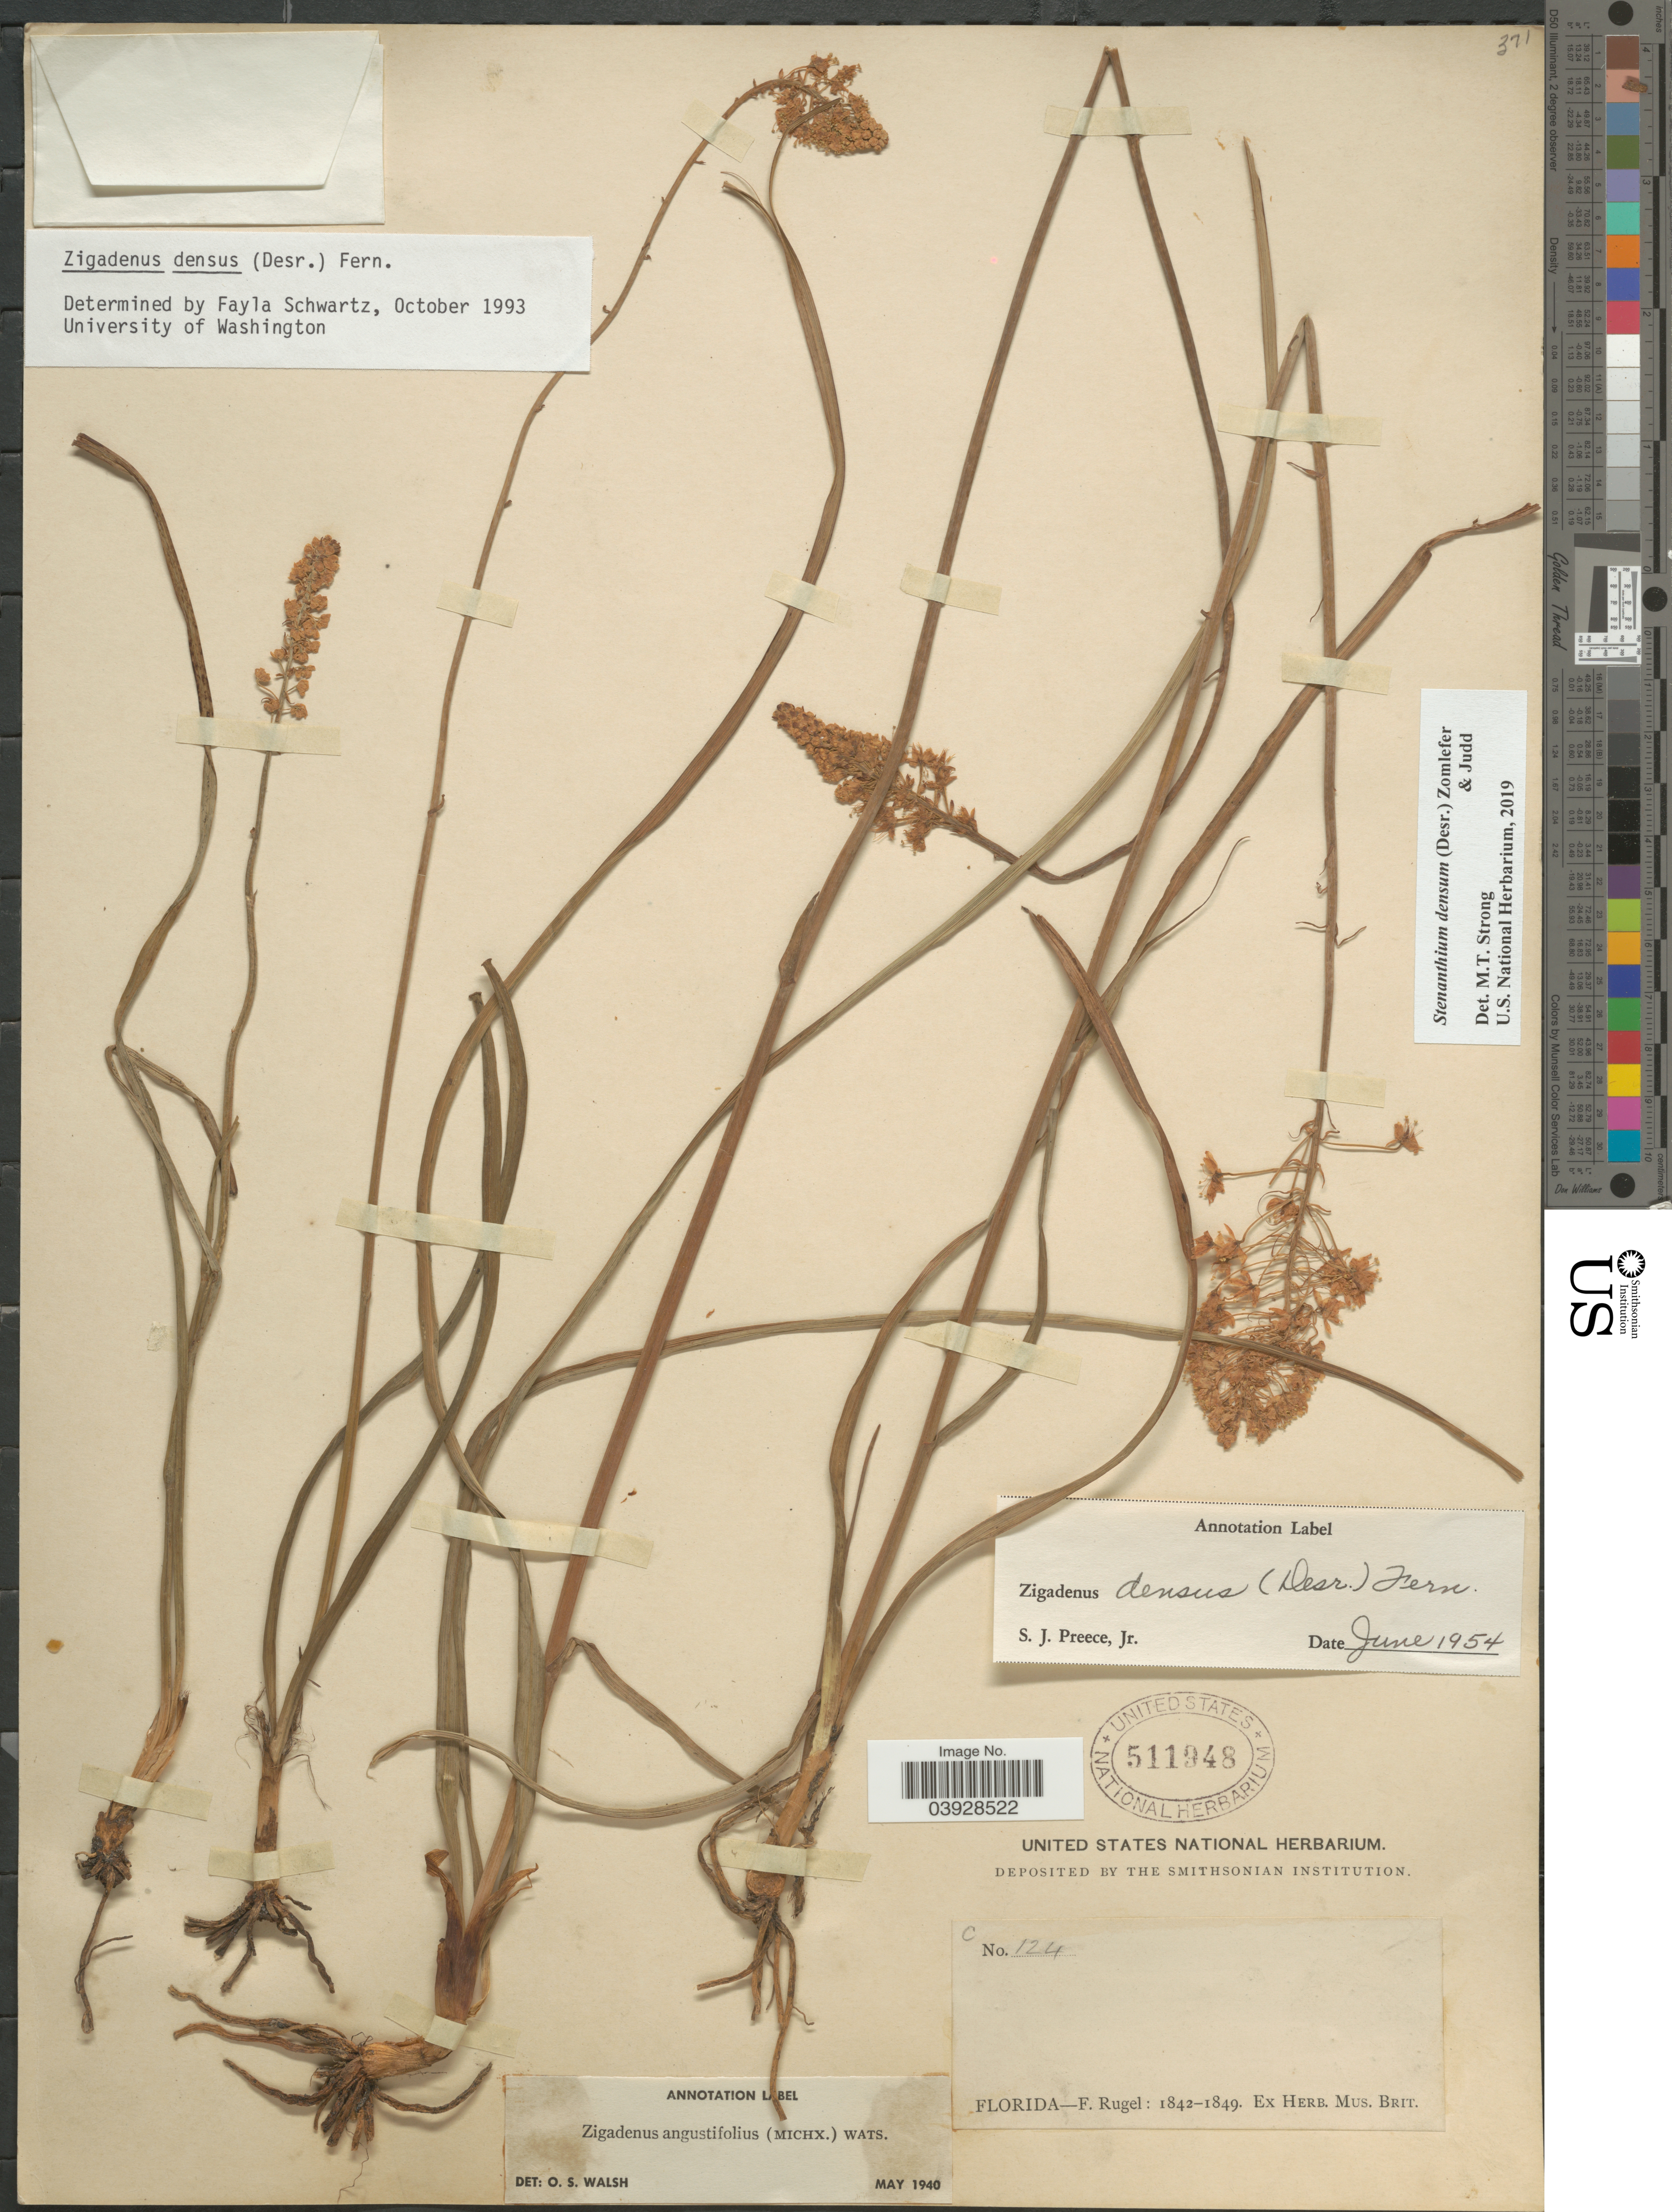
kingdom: Plantae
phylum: Tracheophyta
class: Liliopsida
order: Liliales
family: Melanthiaceae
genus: Stenanthium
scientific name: Stenanthium densum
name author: (Desr.) Zomlefer & Judd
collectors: F. Rugel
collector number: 124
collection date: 1842/1849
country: United States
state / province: Florida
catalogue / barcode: US 511948